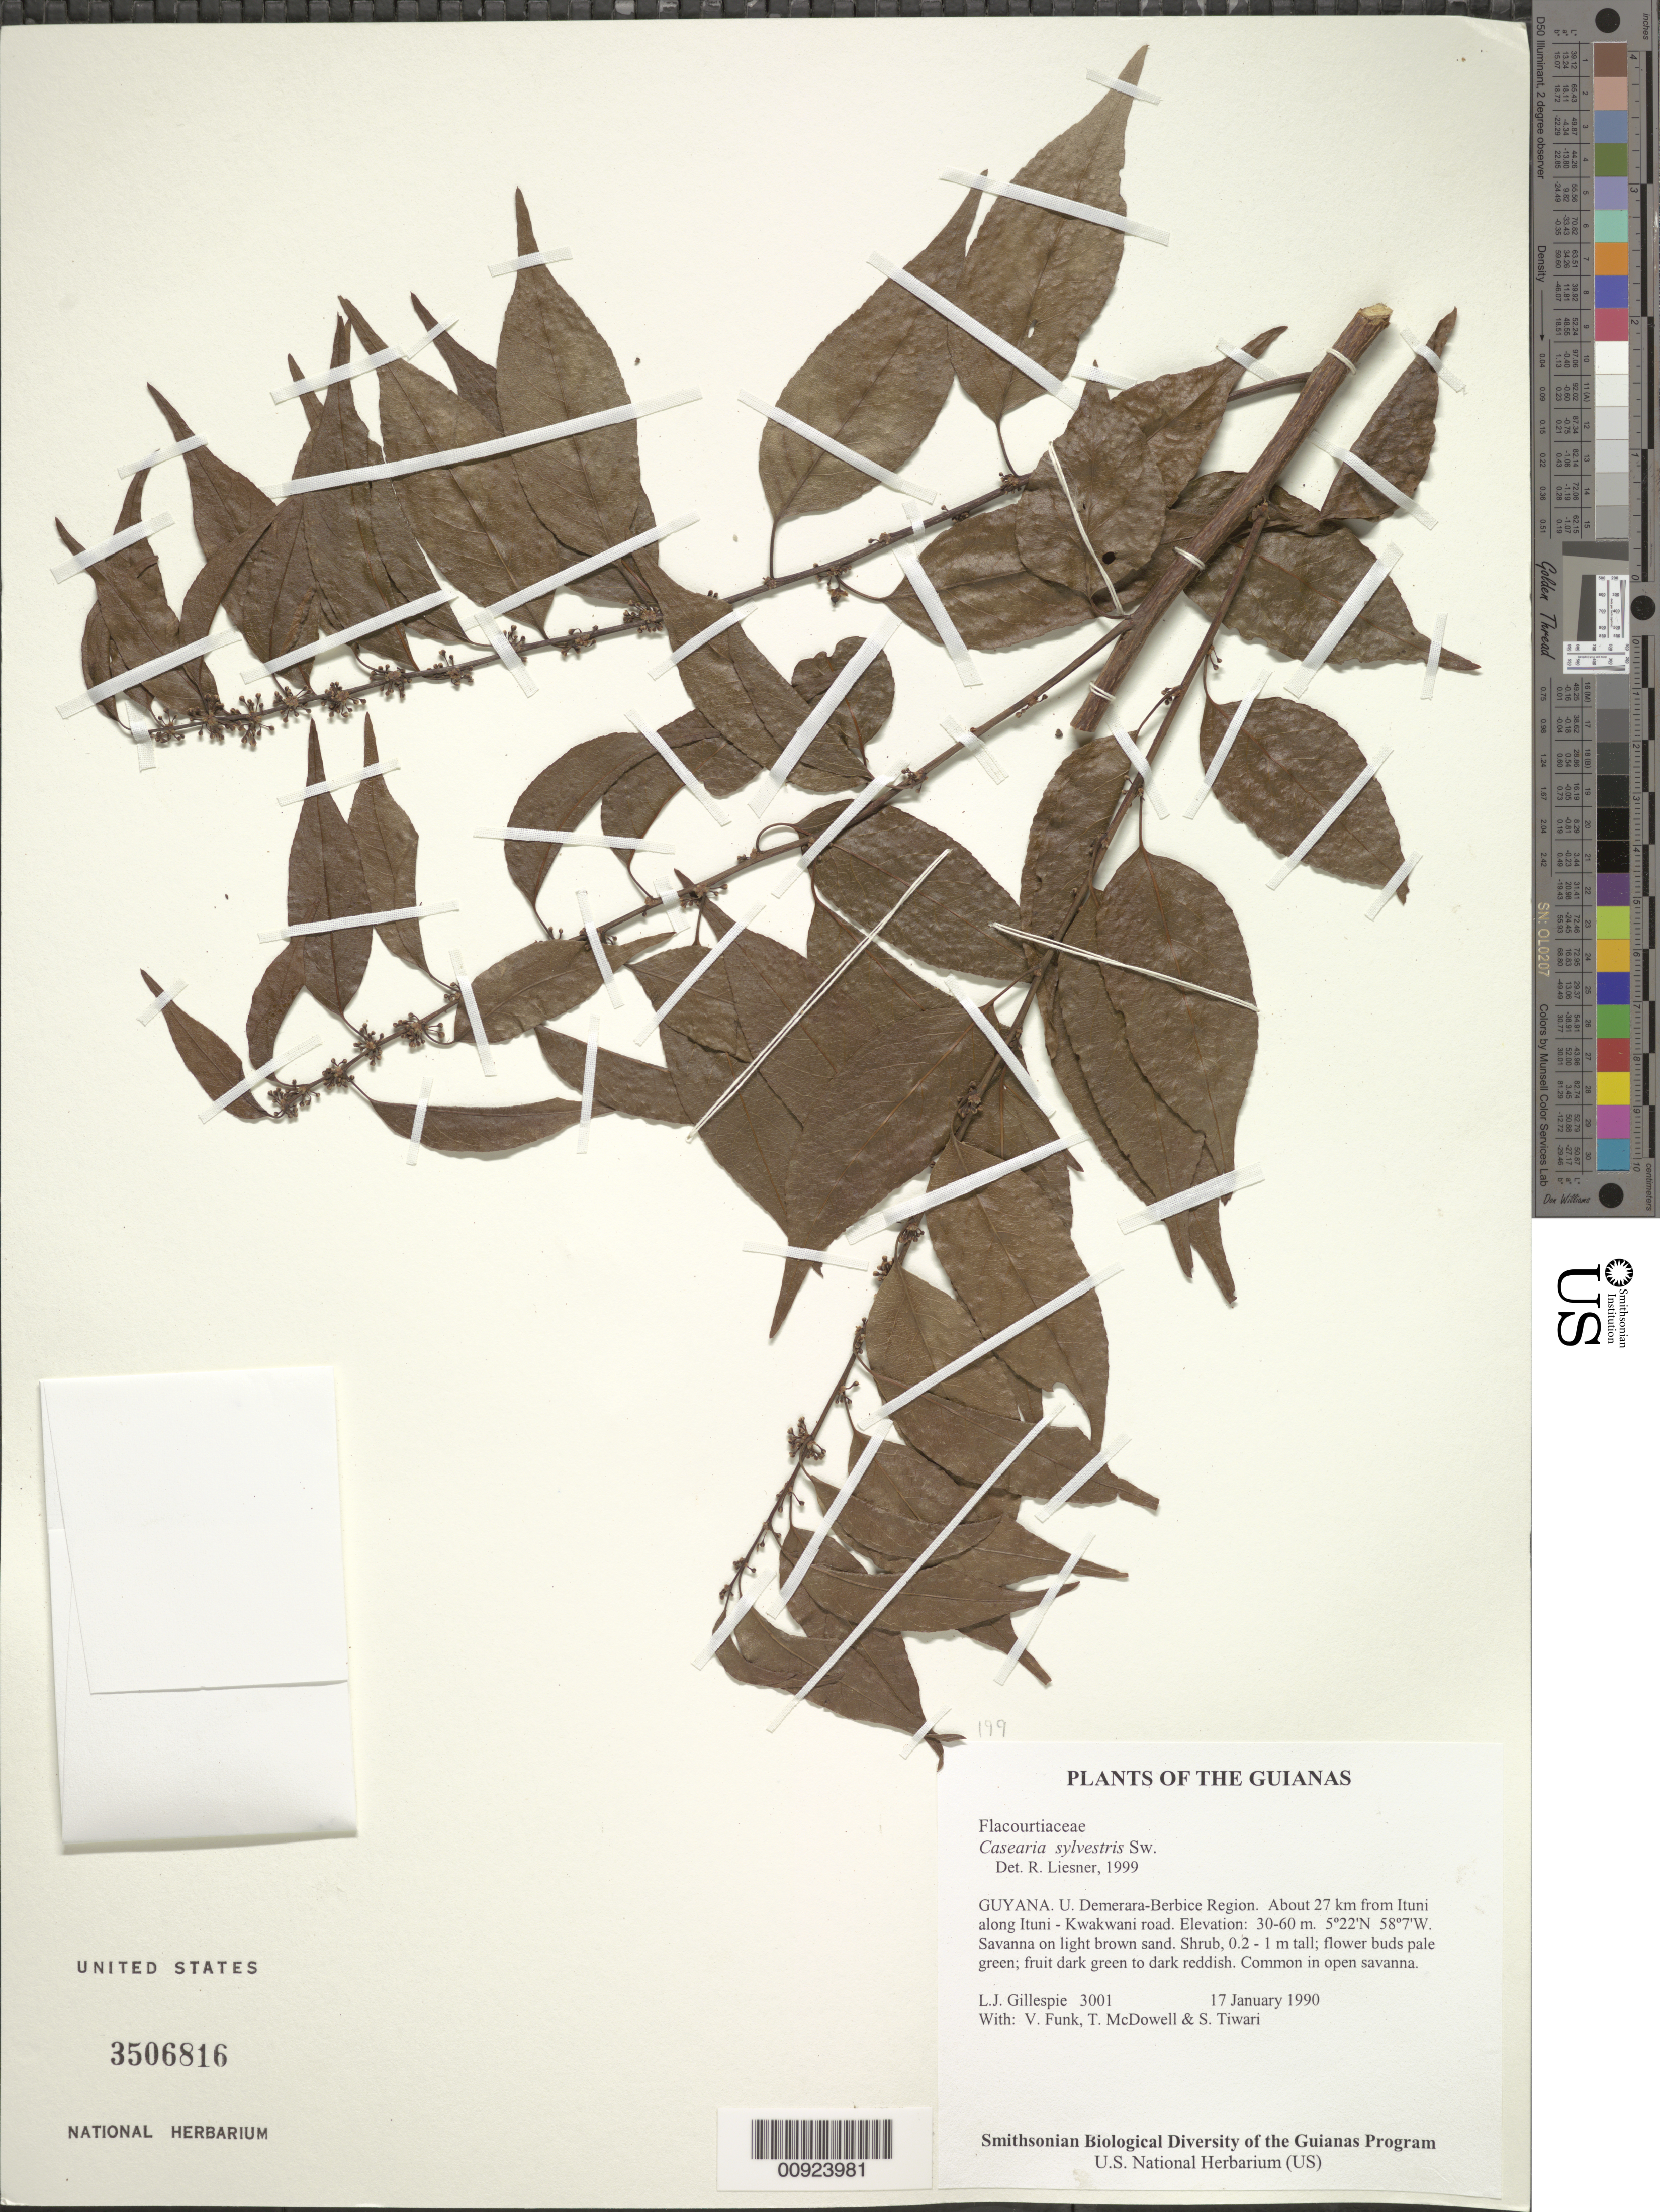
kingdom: Plantae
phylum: Tracheophyta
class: Magnoliopsida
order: Malpighiales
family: Salicaceae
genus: Casearia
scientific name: Casearia sylvestris var. lingua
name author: (Cambess.) Eichler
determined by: Liesner, R. L.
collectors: L. J. Gillespie, V. Funk, T. McDowell & S. Tiwari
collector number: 3001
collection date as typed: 17 January 1990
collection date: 1990-01-17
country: Guyana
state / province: U. Demerara-Berbice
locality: About 27 km from Ituni along Ituni - Kwakwani road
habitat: Savanna on light brown sand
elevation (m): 30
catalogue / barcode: US 3506816